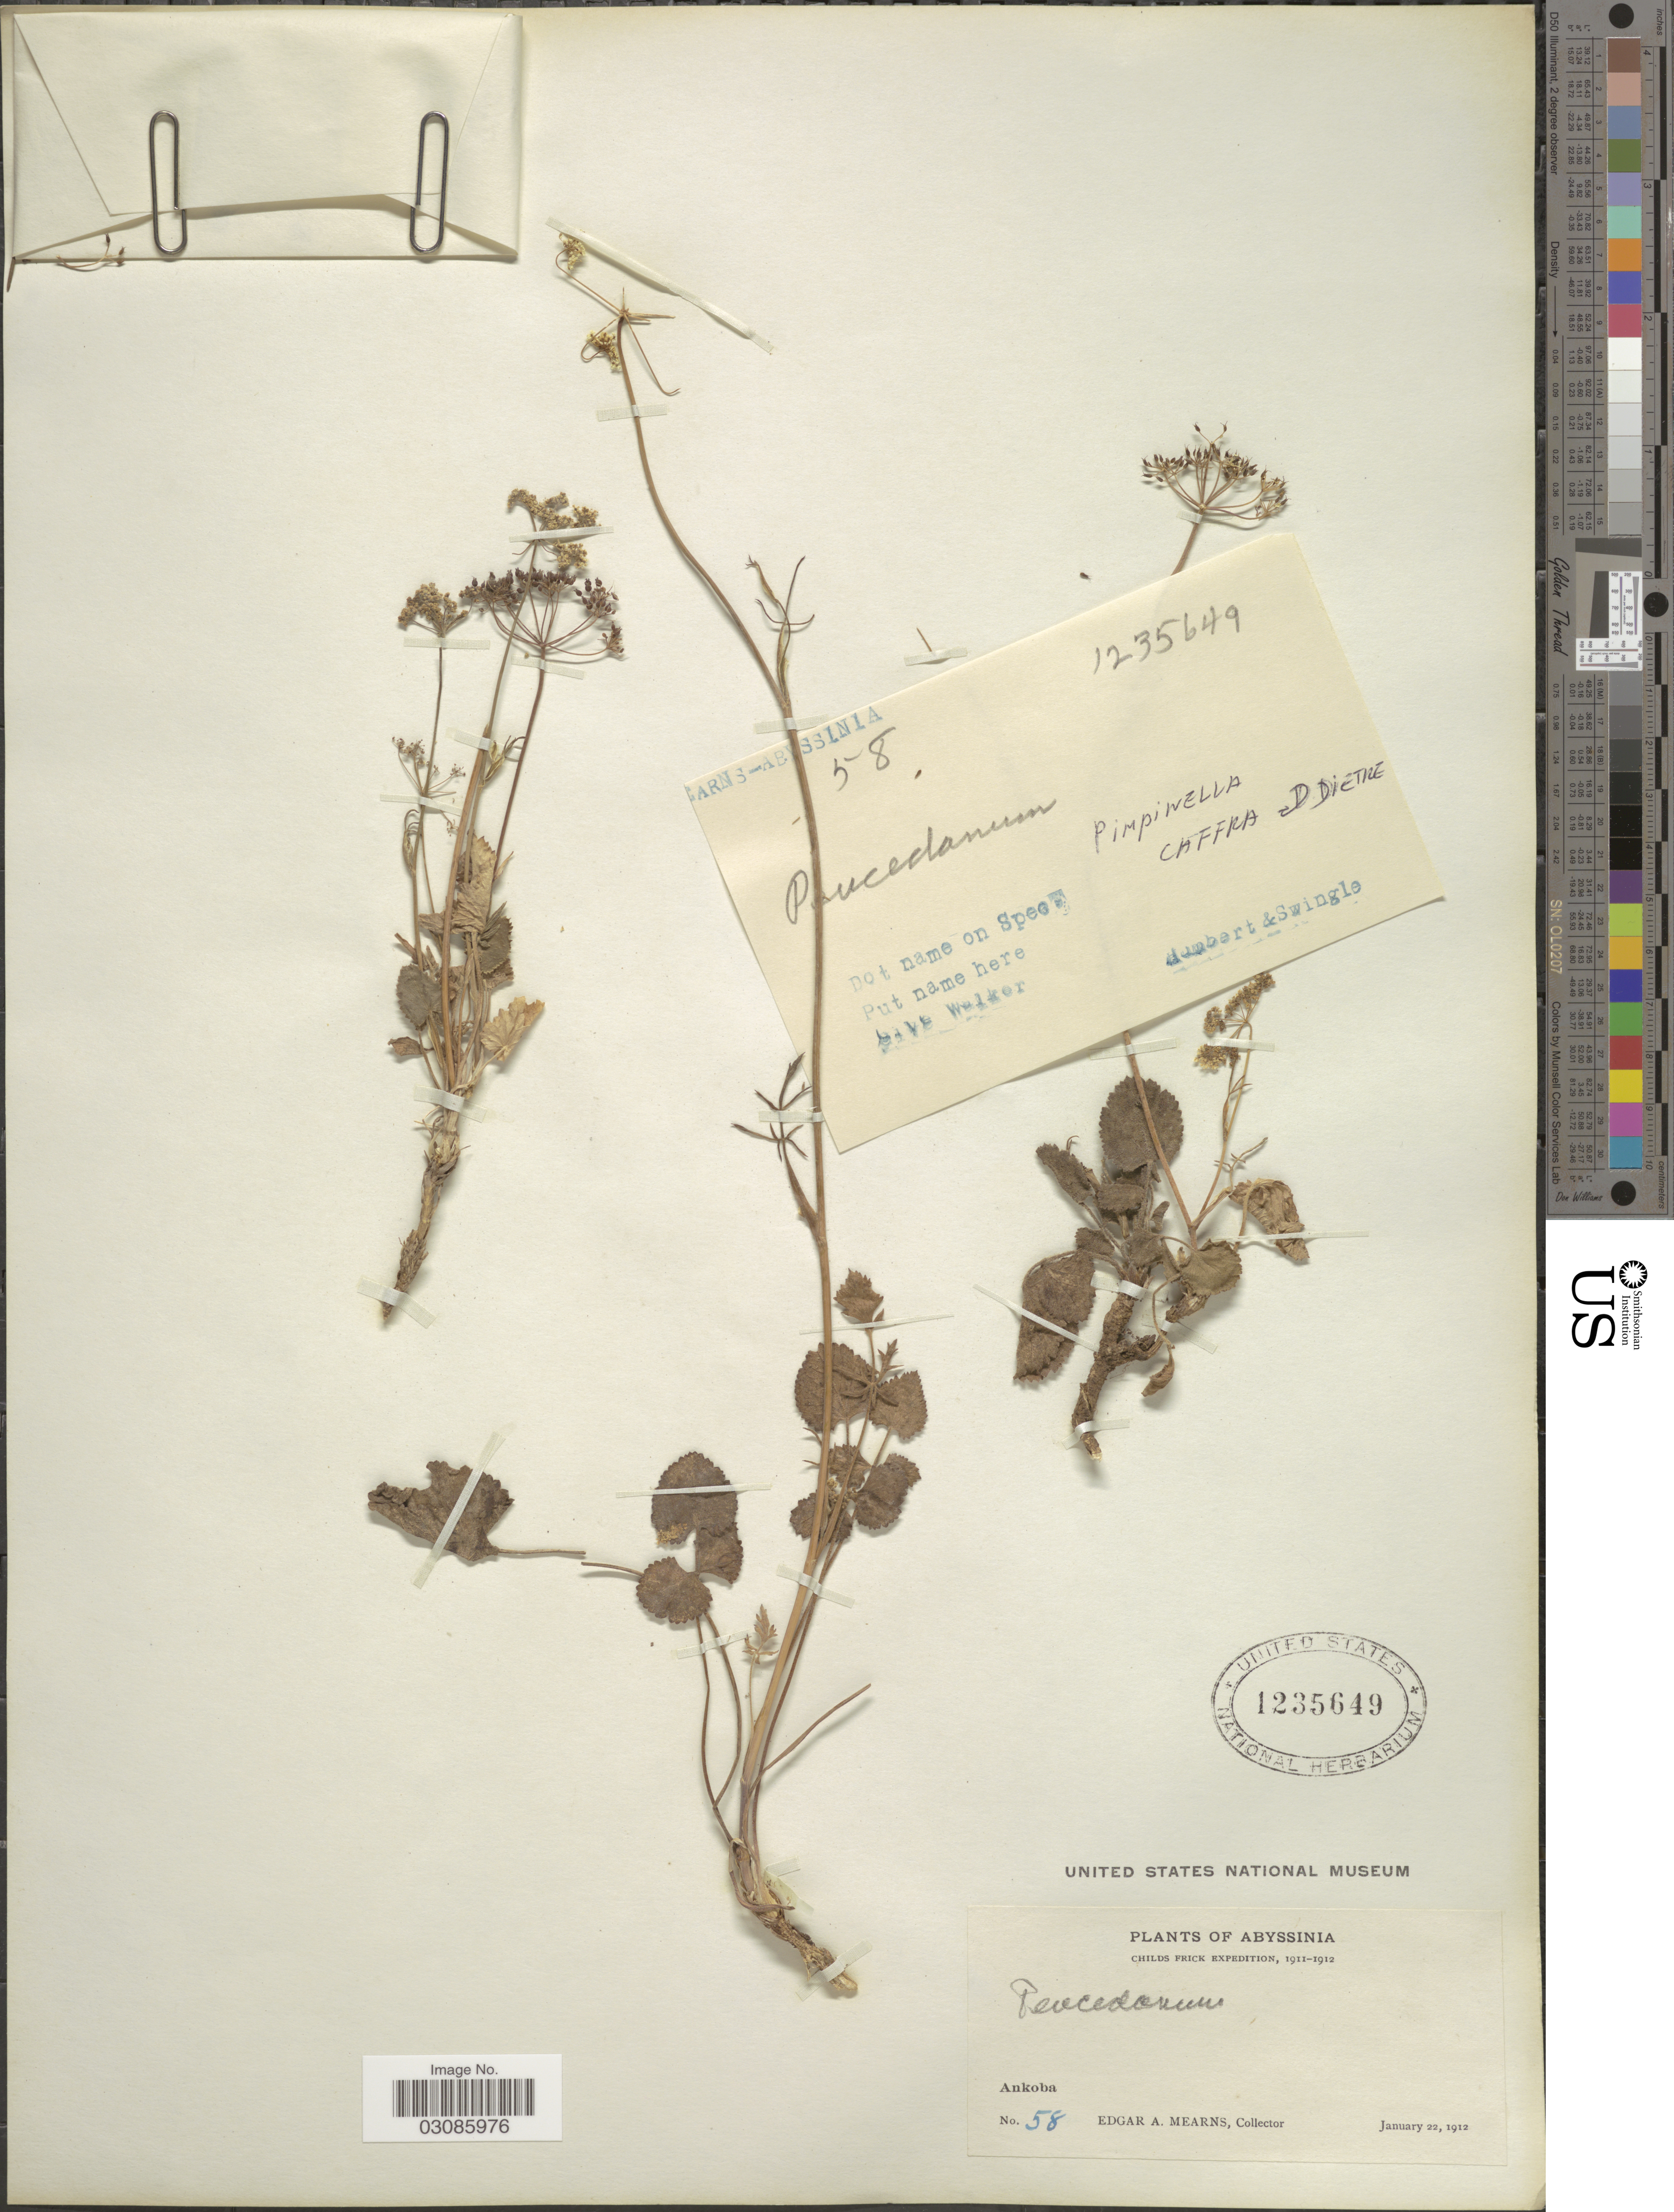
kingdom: Plantae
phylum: Tracheophyta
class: Magnoliopsida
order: Apiales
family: Apiaceae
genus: Pimpinella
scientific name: Pimpinella caffra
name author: (Eckl. & Zeyh.) D. Dietr.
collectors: E. A. Mearns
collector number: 58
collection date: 1912-01-22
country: Eritrea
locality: Abyssinia, Ankoba.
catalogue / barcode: US 1235649